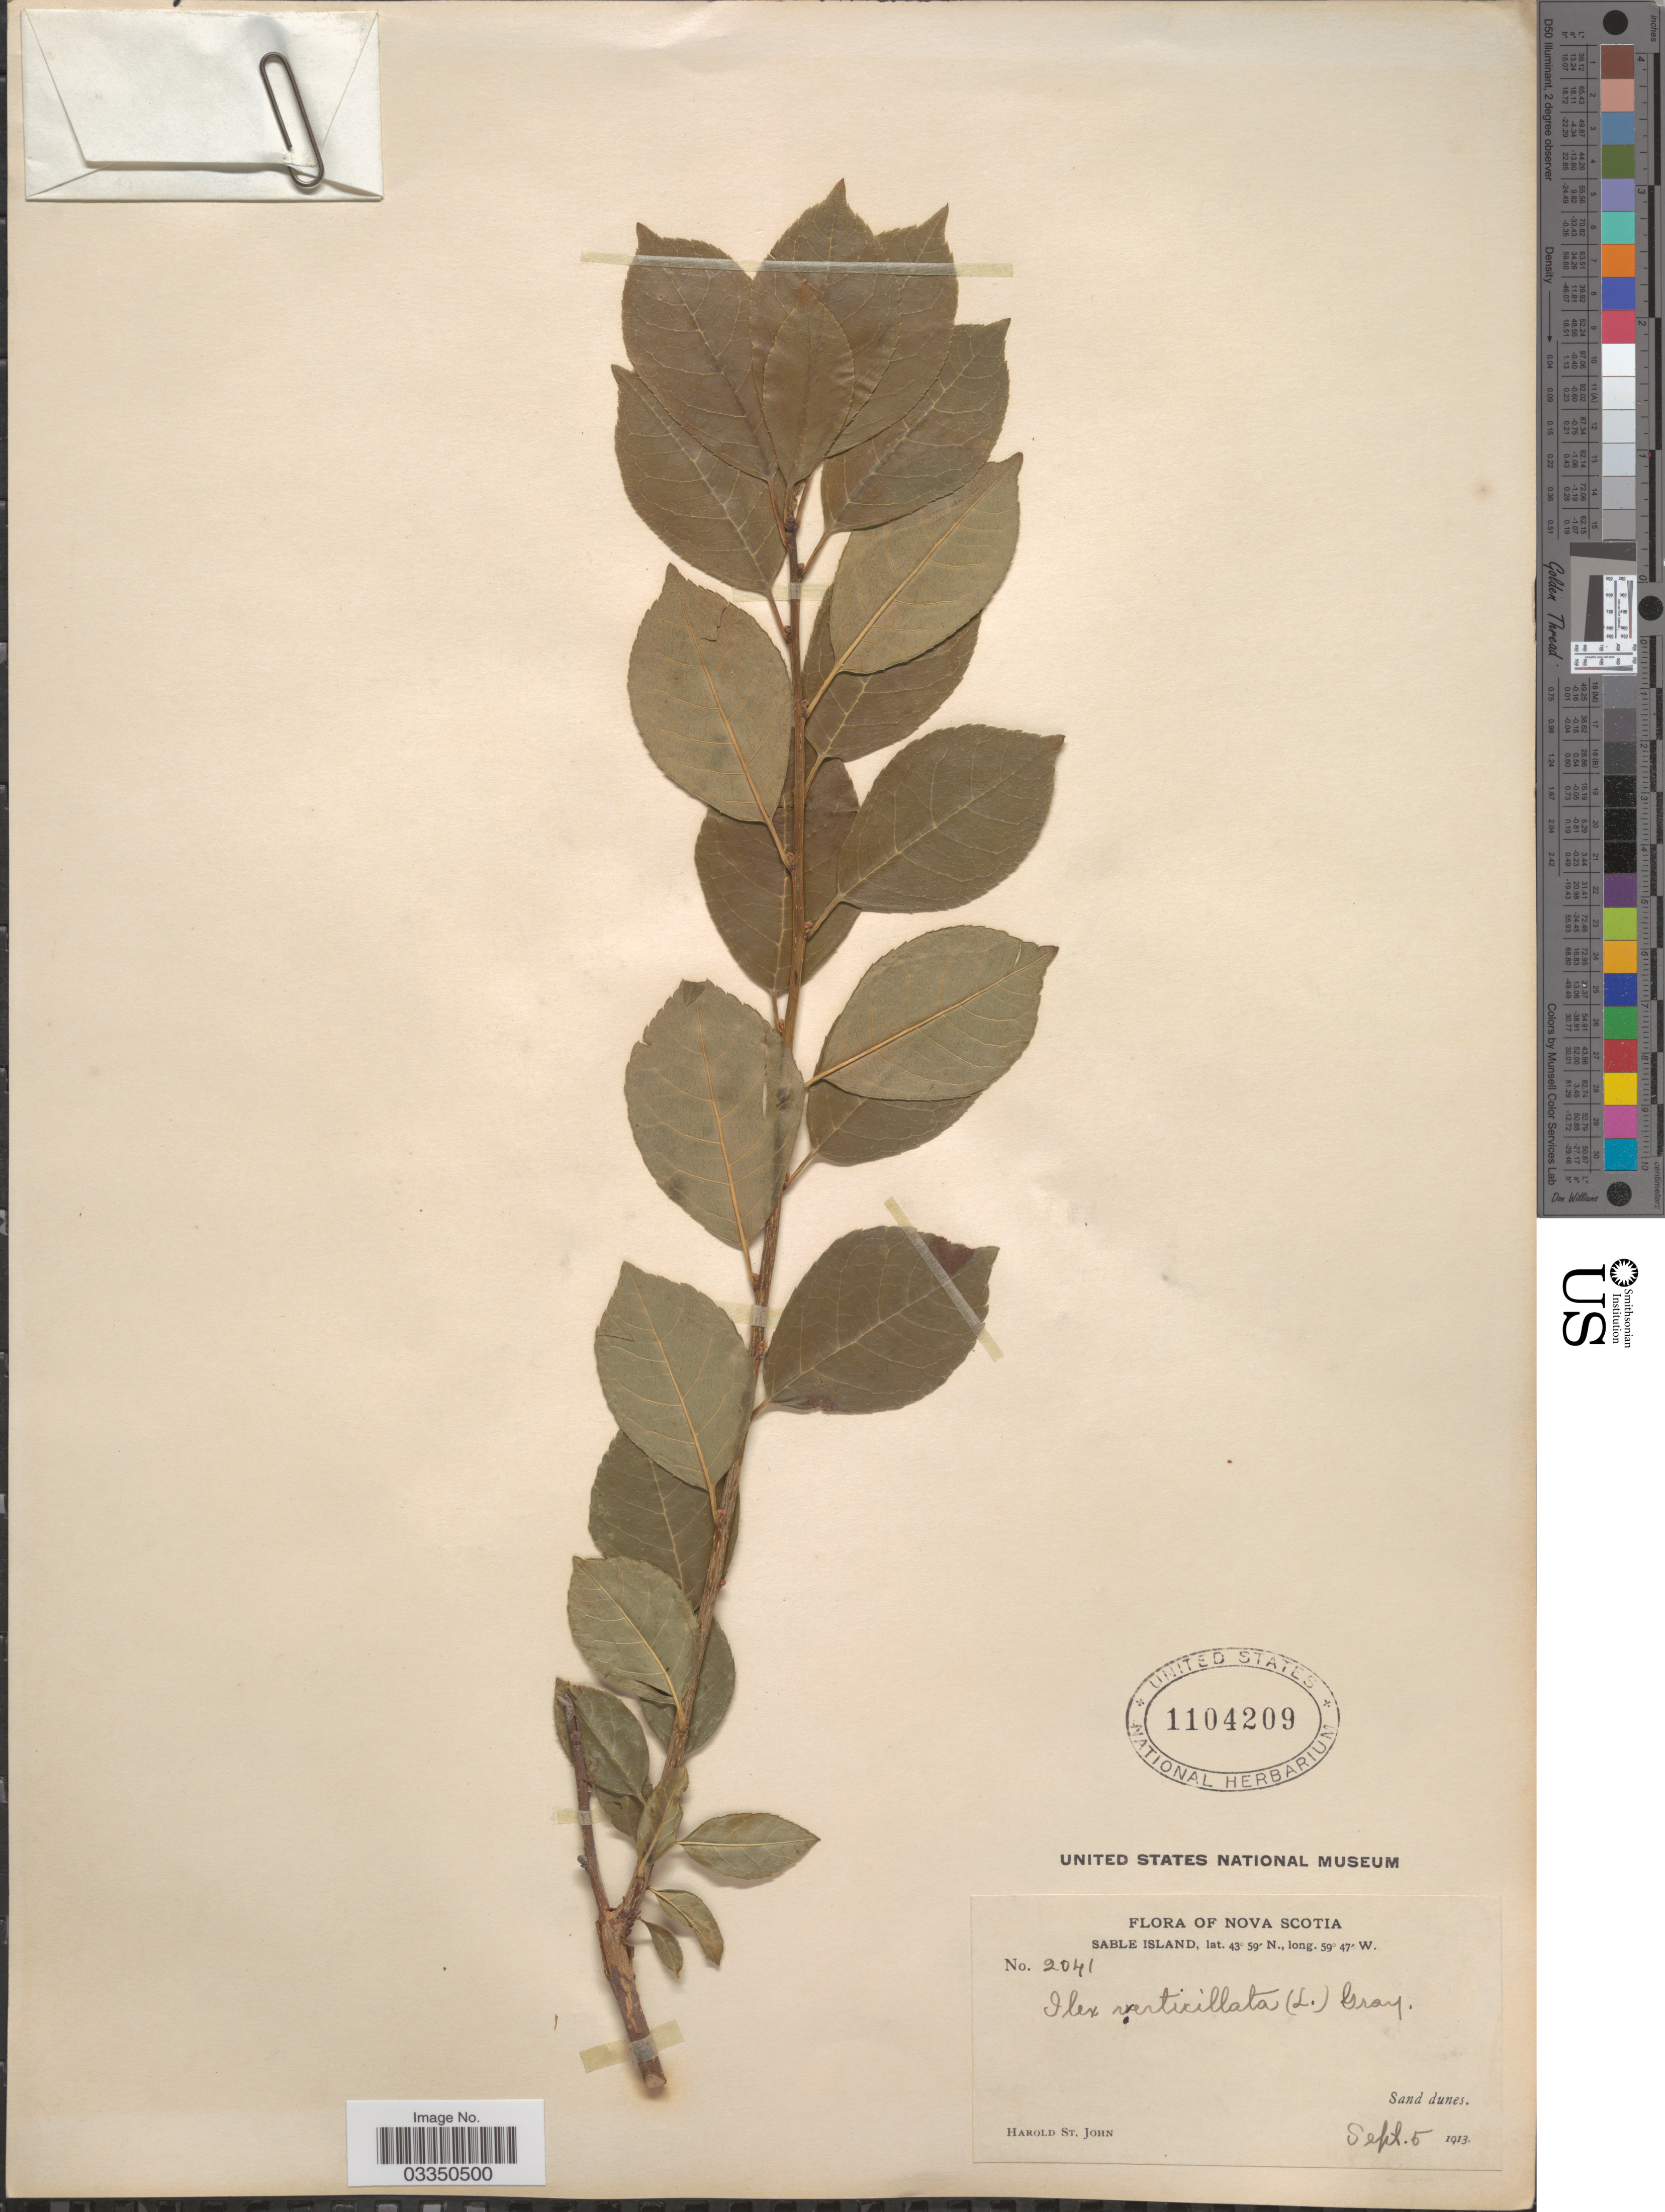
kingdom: Plantae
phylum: Tracheophyta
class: Magnoliopsida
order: Aquifoliales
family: Aquifoliaceae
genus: Ilex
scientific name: Ilex verticillata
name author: (L.) A. Gray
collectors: H. St. John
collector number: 2041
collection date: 1913-09-05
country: Canada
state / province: Nova Scotia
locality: Sable Island.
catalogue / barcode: US 1104209